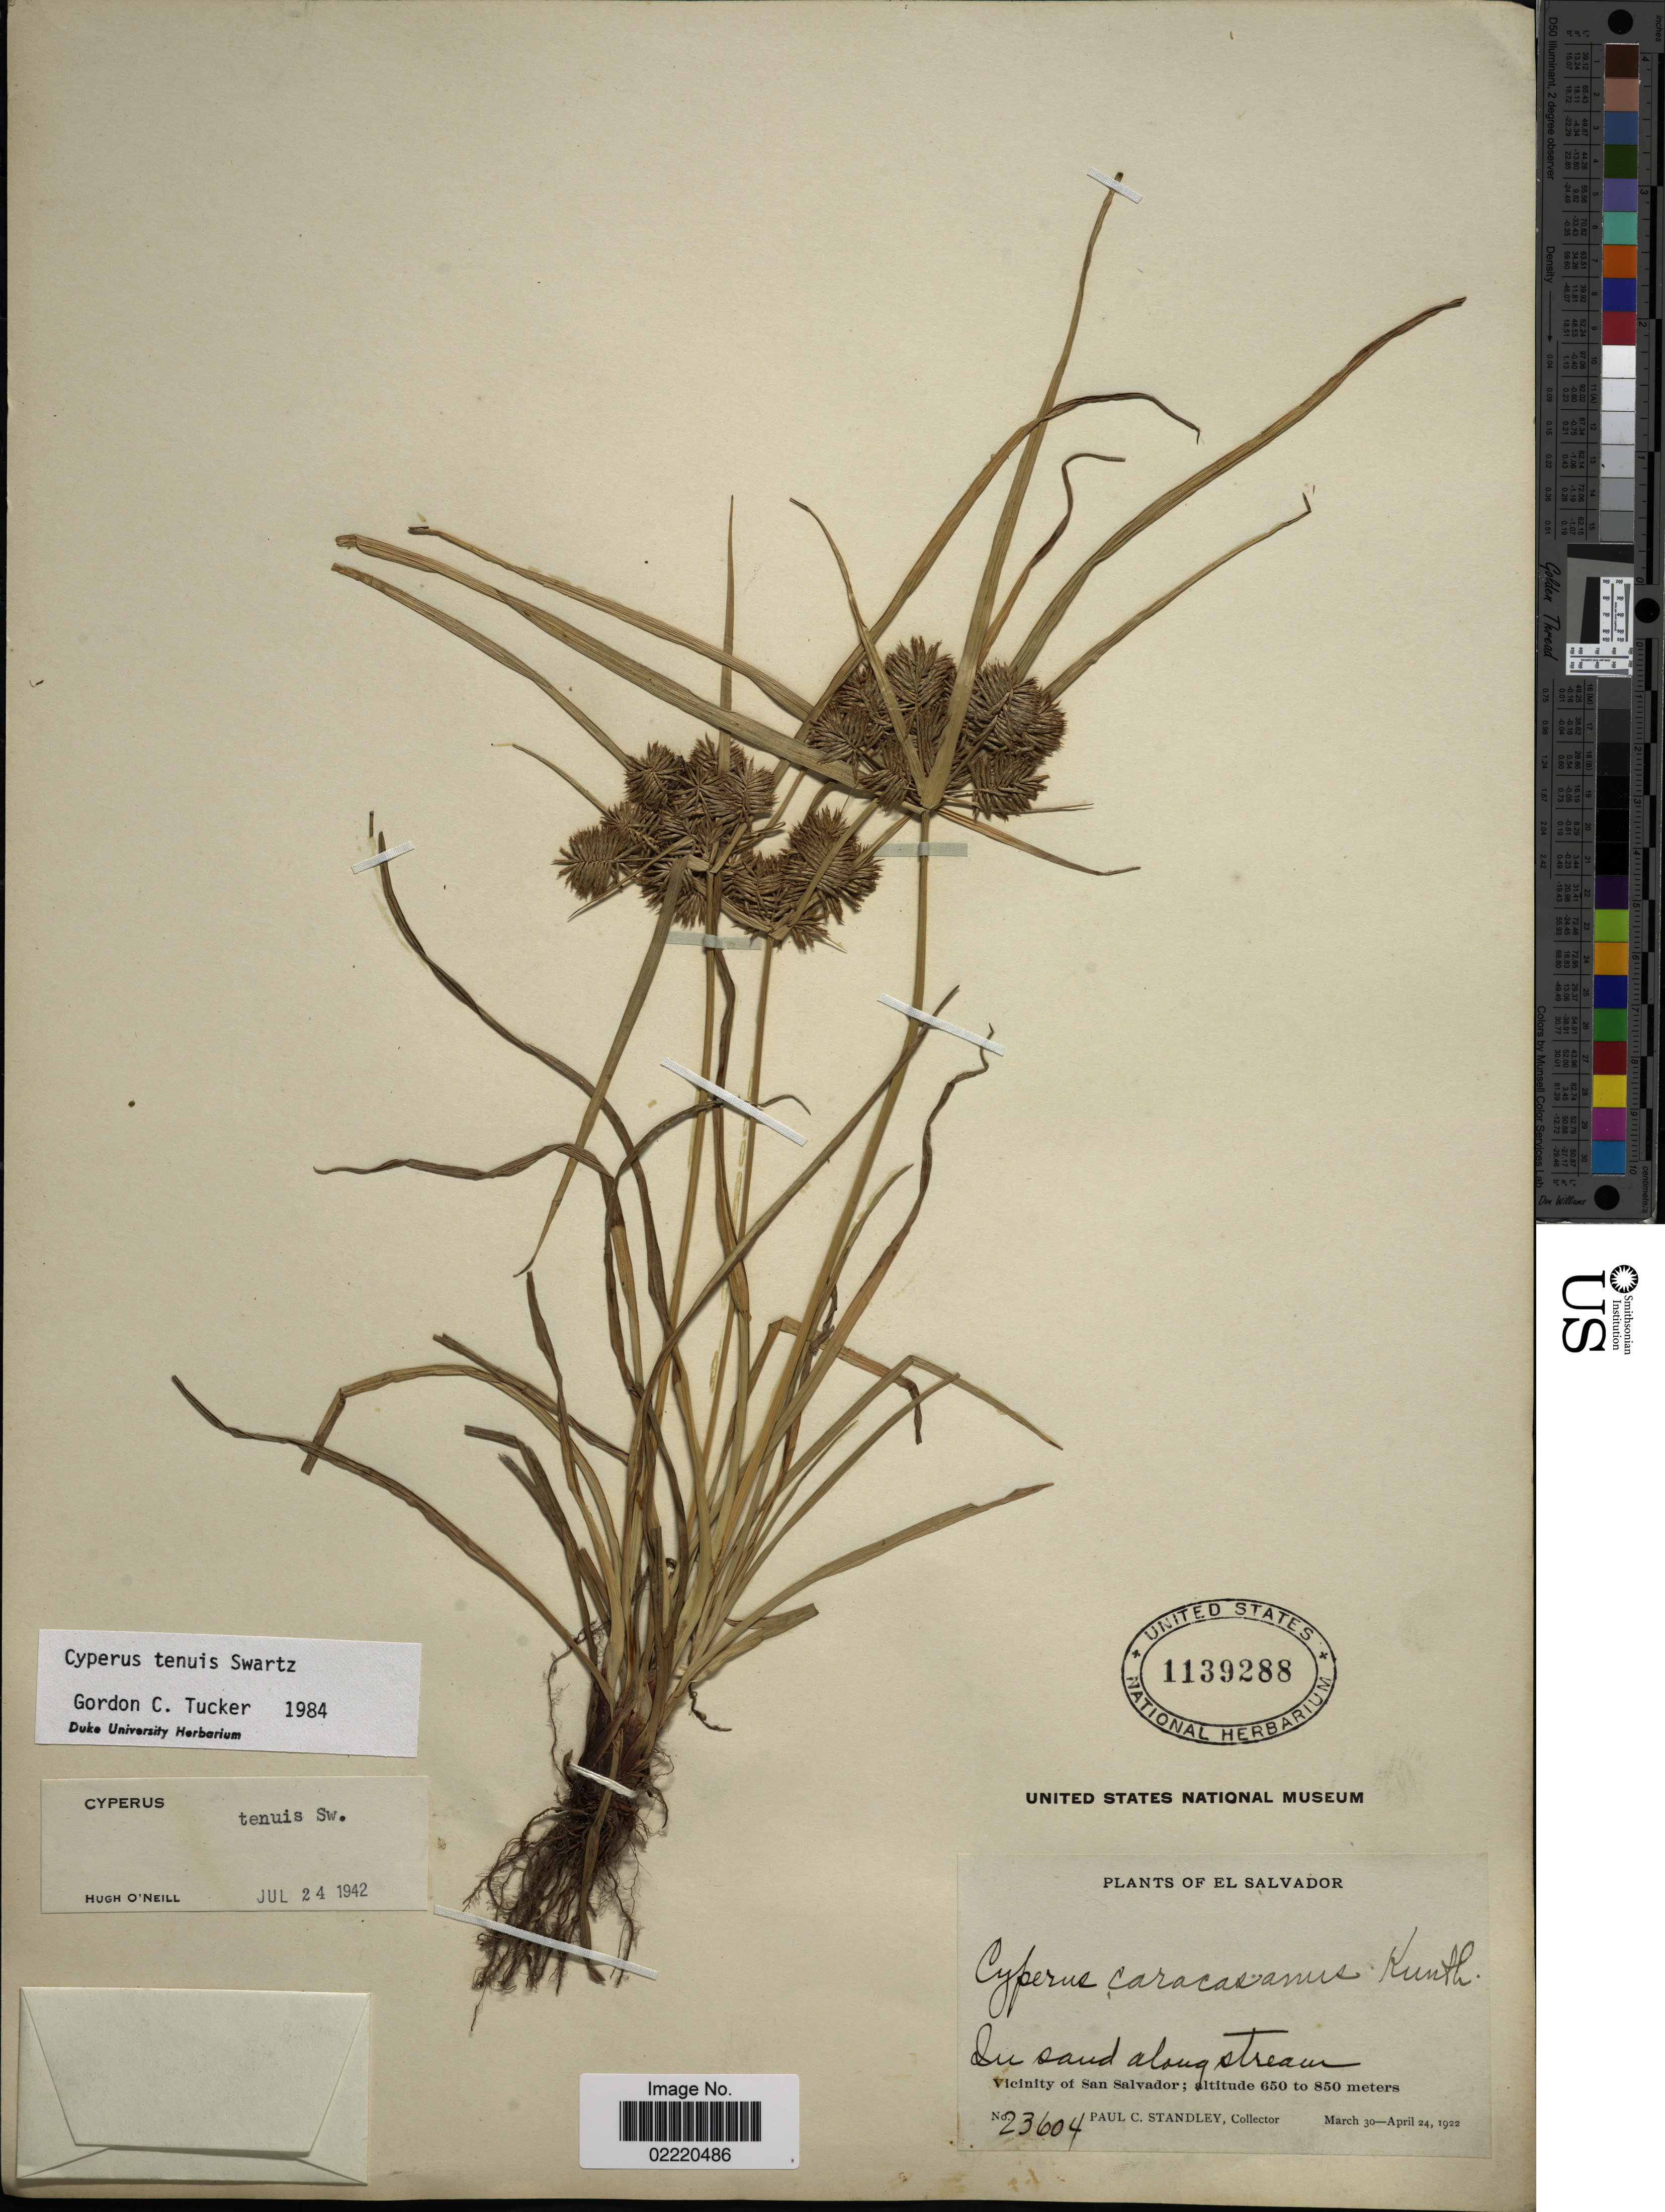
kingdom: Plantae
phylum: Tracheophyta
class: Liliopsida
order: Poales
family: Cyperaceae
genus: Cyperus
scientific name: Cyperus tenuis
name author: Sw.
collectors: P. C. Standley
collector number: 23604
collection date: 1922-03-30/1922-04-24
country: El Salvador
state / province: San Salvador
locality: In sand along stream, Vicinity of San Salvador.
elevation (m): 650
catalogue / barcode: US 1139288